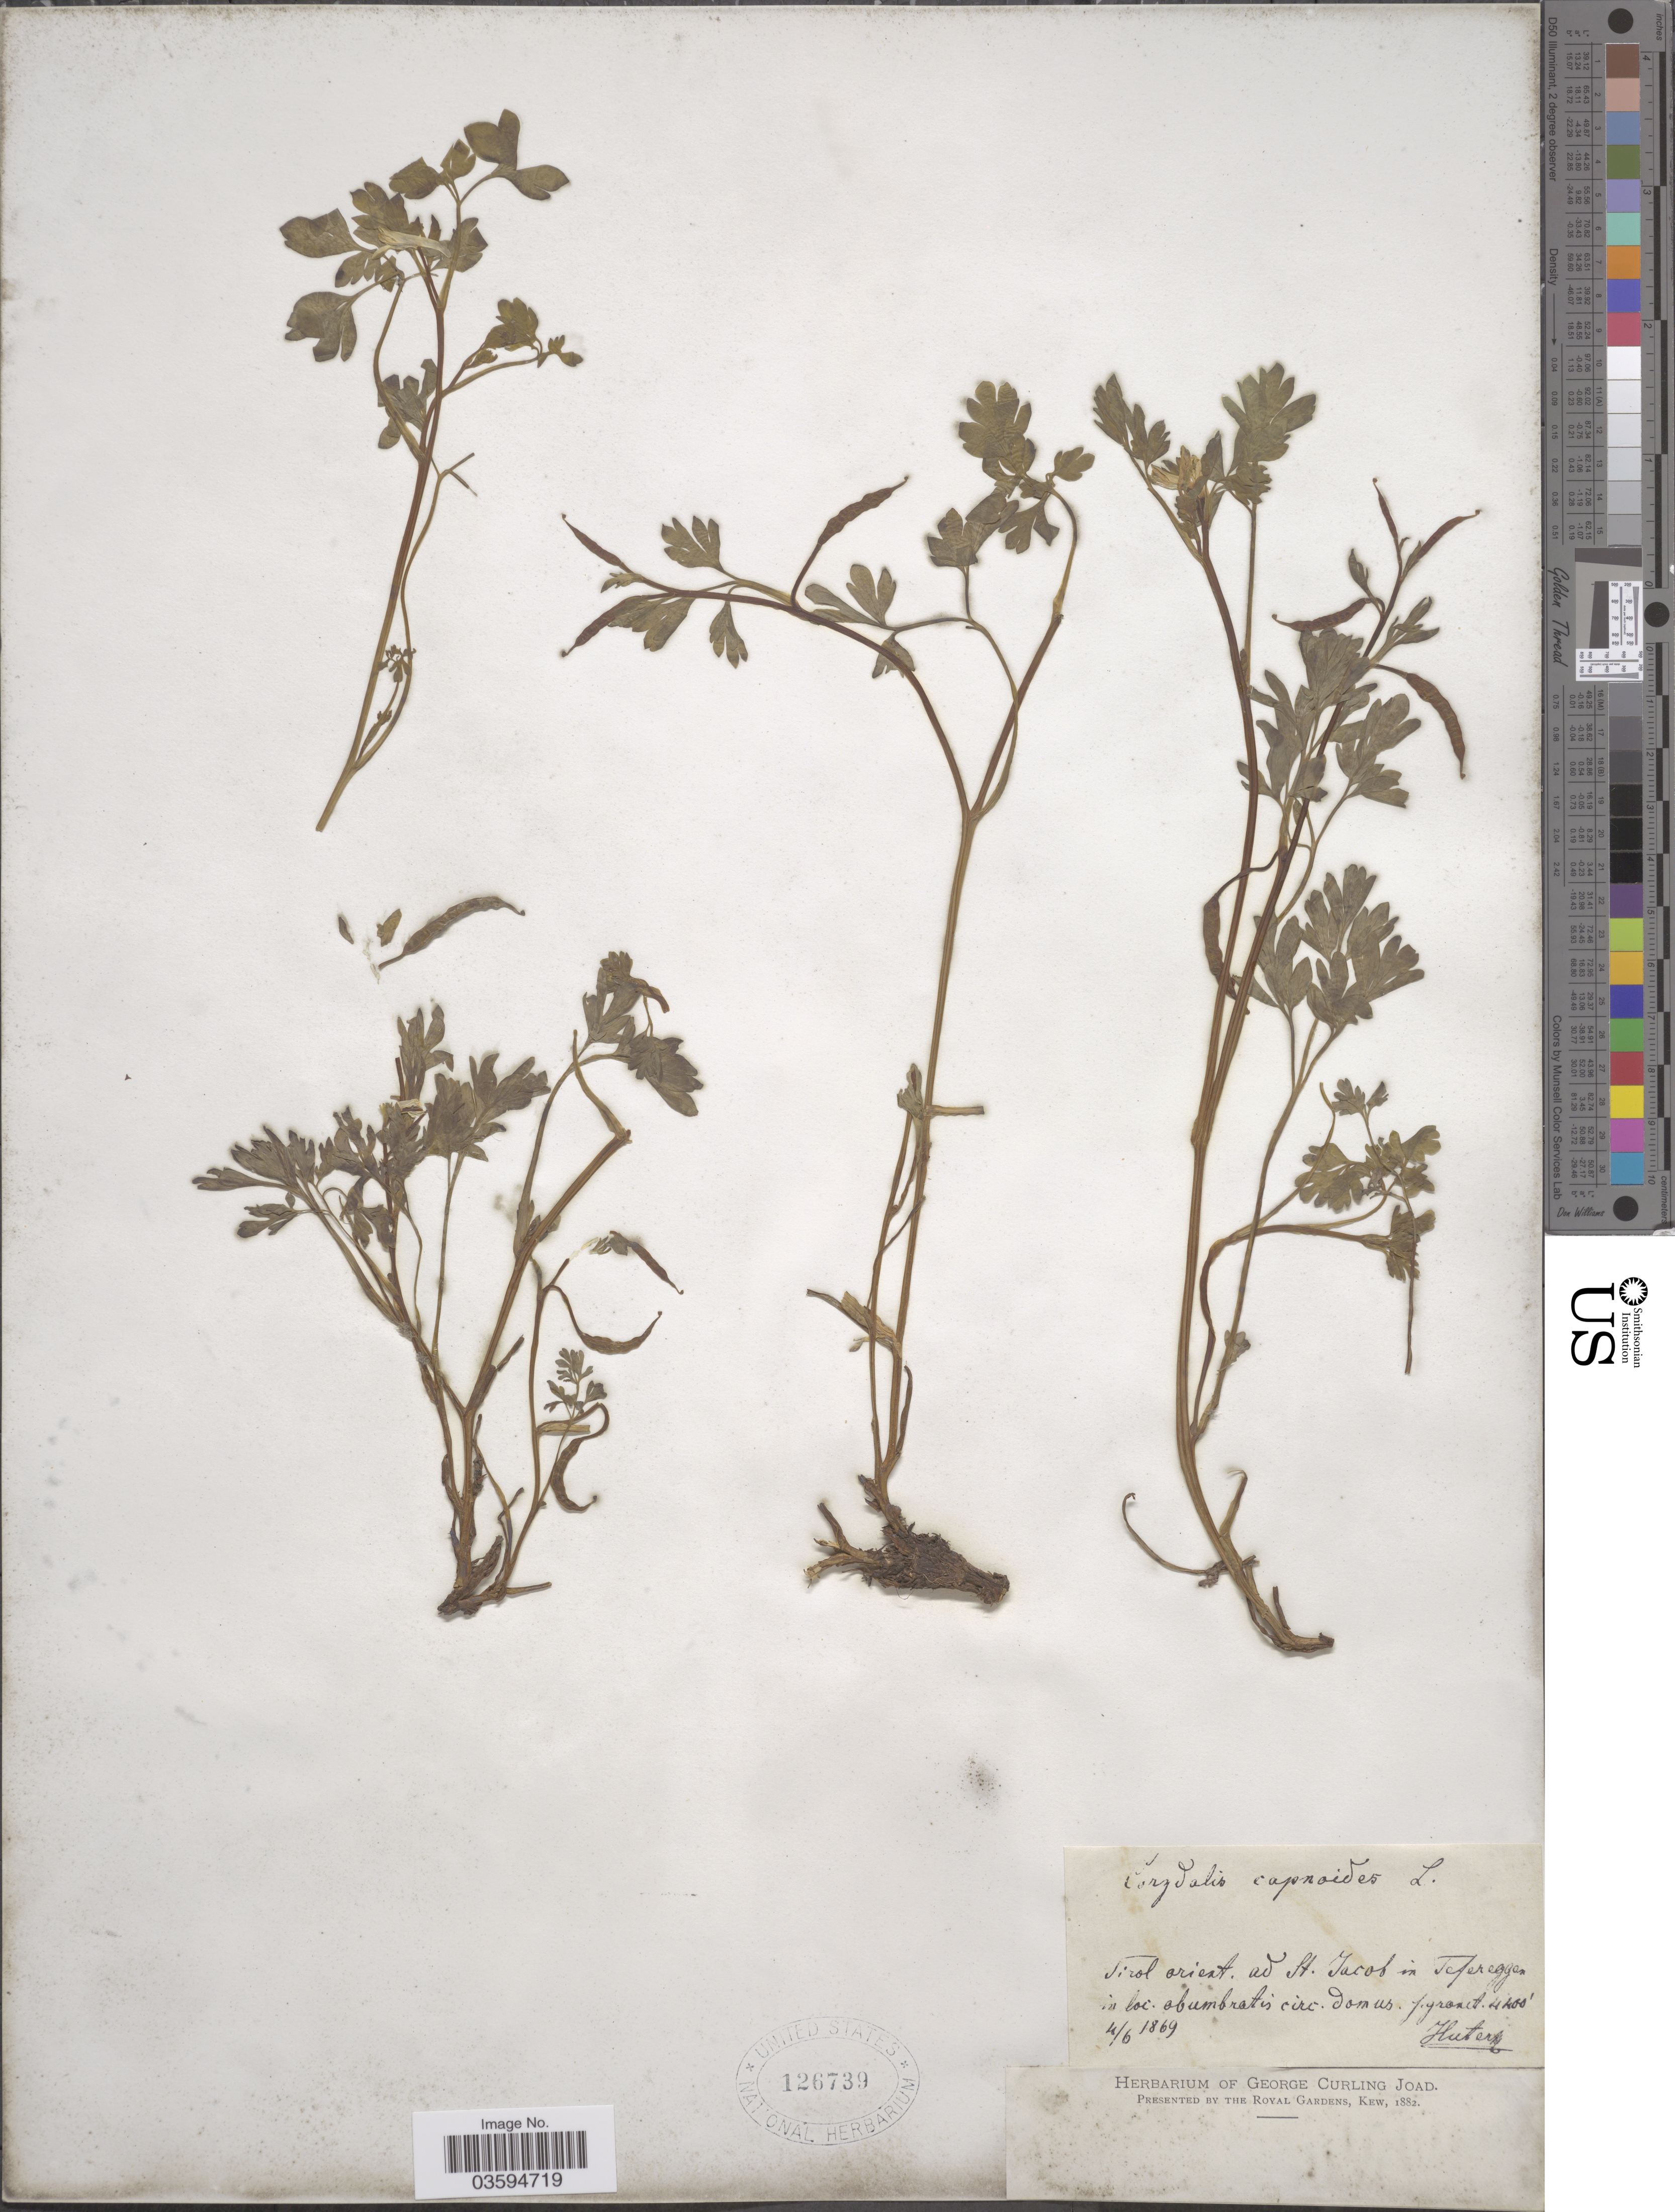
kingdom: Plantae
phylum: Tracheophyta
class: Magnoliopsida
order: Ranunculales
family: Papaveraceae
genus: Corydalis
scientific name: Corydalis capnoides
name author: (L.) Pers.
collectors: -. Huter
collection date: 1869-06-04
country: Austria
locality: Tirol orient. ad St. Jacob in Tefereggen [Defereggen] in loc. abumbratis circ. domus. figrond.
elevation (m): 1341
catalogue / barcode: US 126739